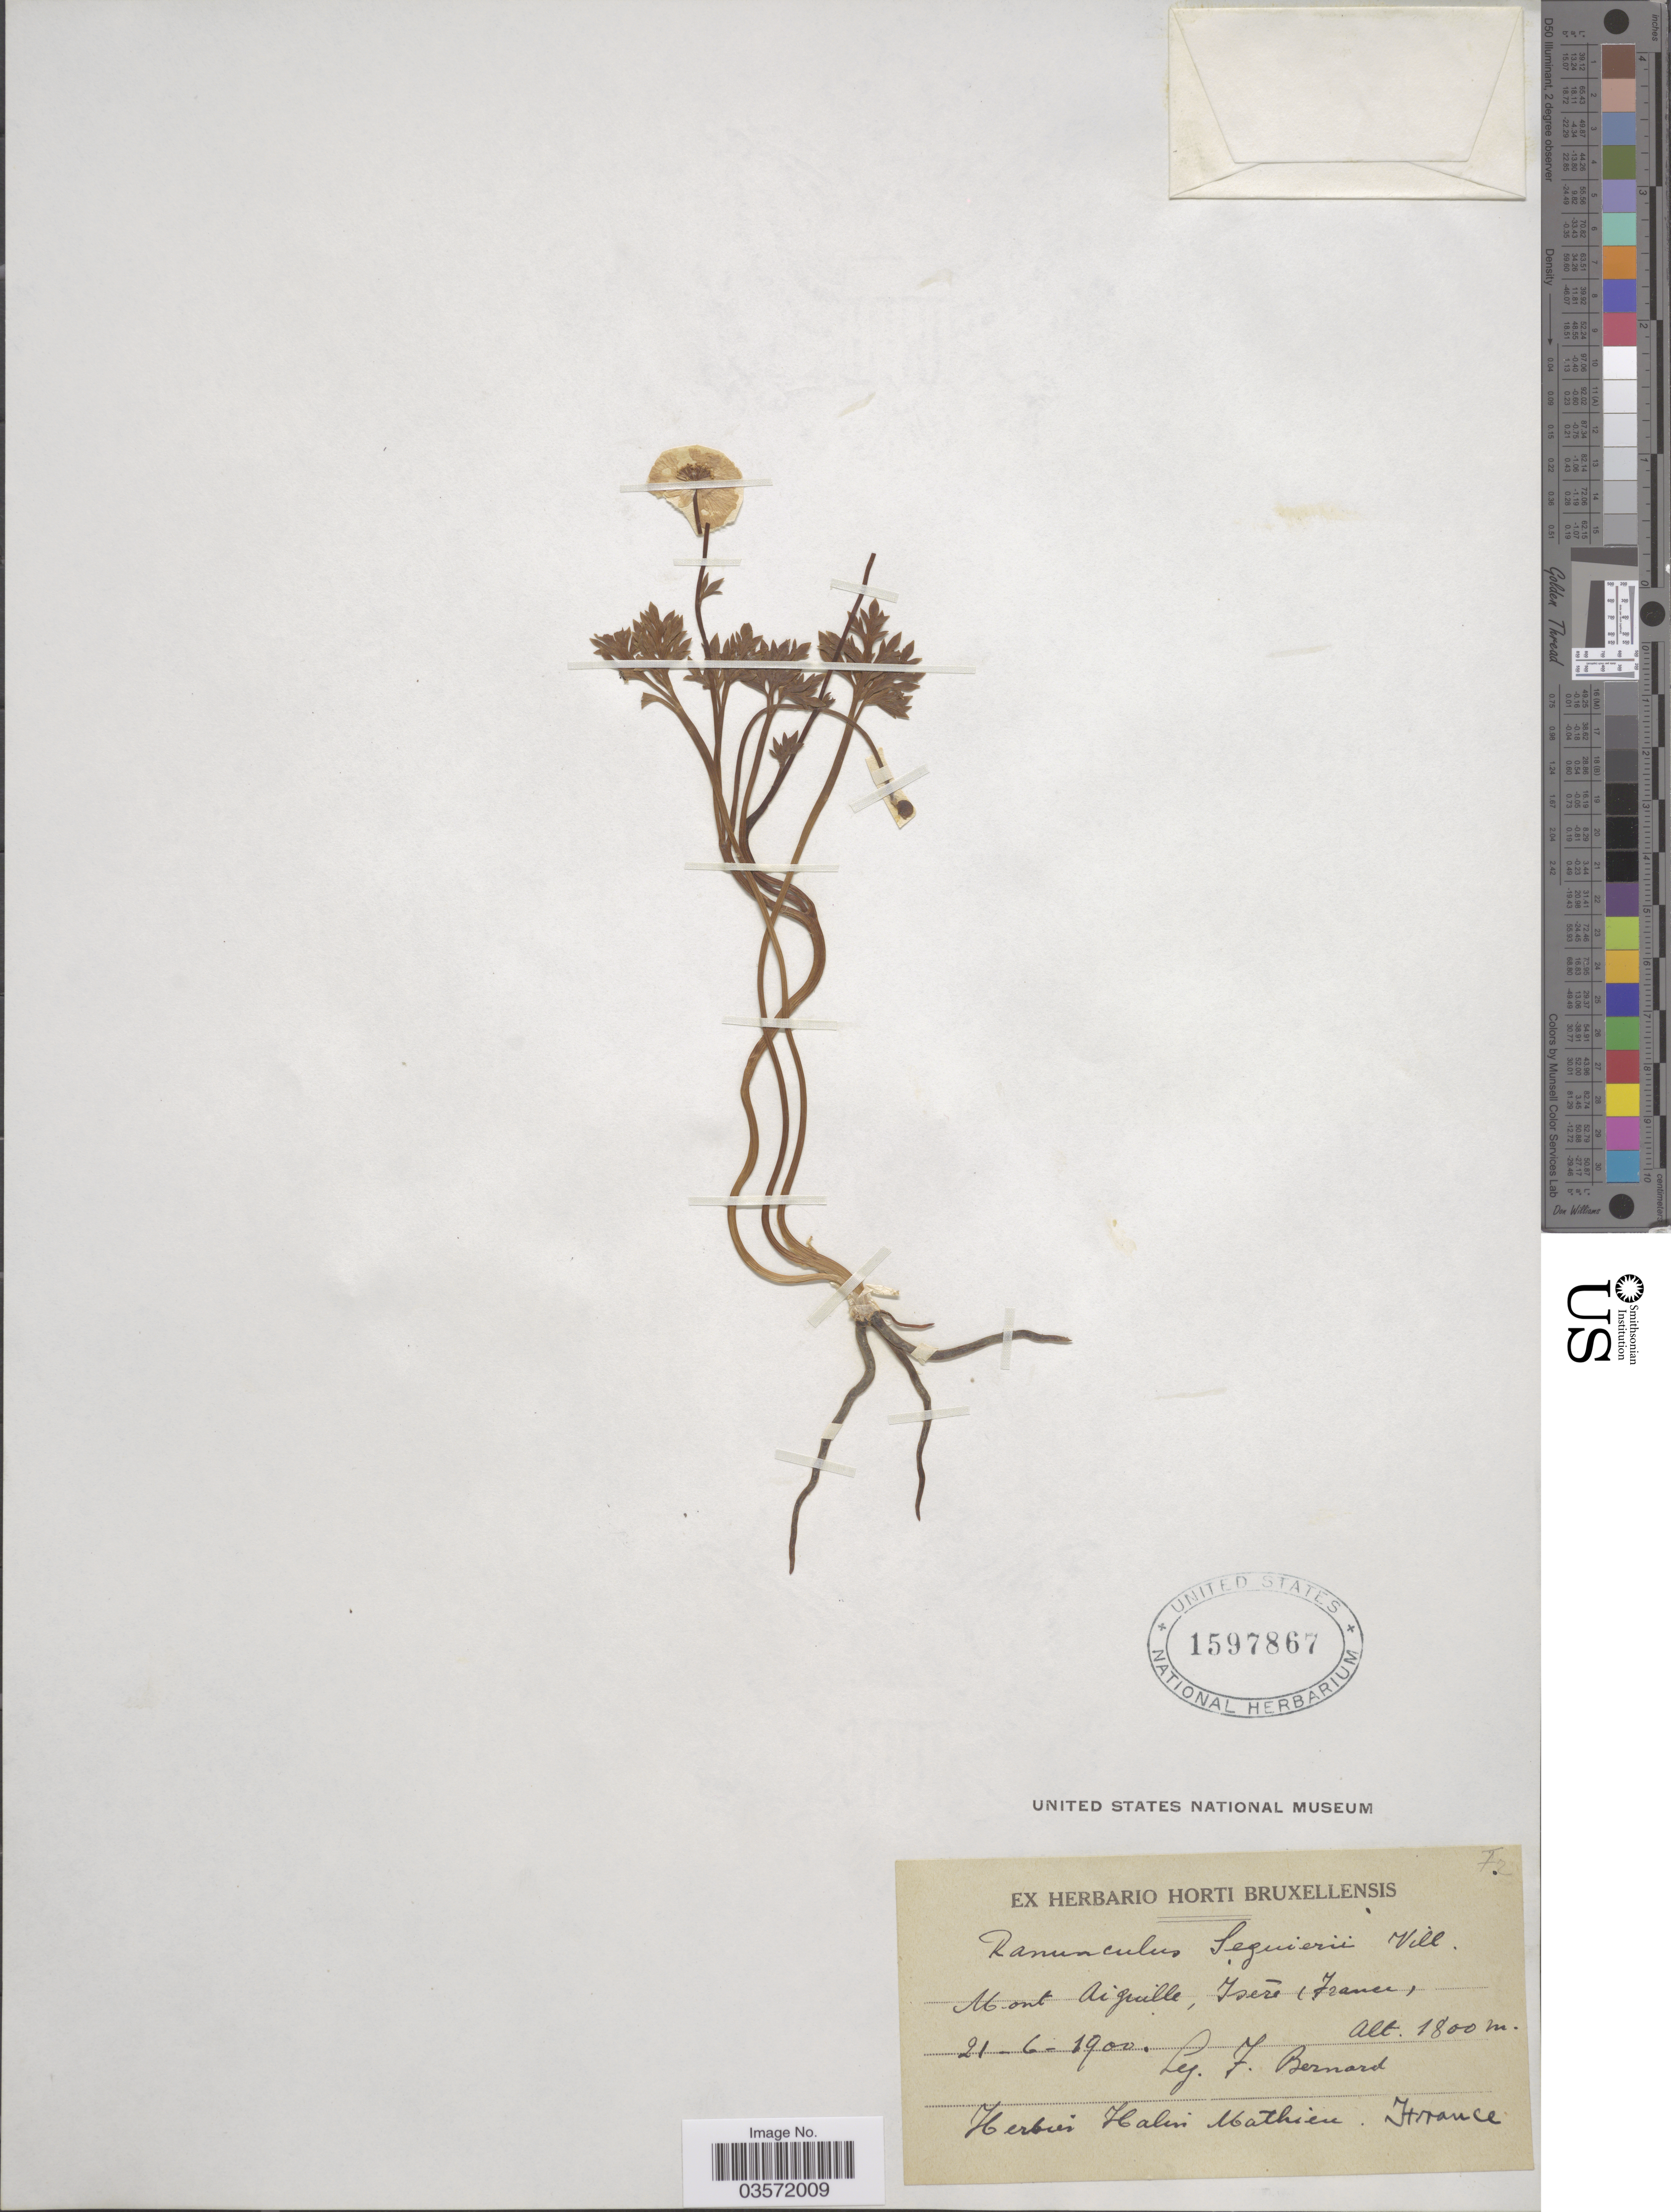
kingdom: Plantae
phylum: Tracheophyta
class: Magnoliopsida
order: Ranunculales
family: Ranunculaceae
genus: Ranunculus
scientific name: Ranunculus seguieri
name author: Vill.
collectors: F. Bernard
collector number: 72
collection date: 1900-06-21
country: France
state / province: Auvergne-Rhône-Alpes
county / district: Isère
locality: Mont Aiguille, Iserë.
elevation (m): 1800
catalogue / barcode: US 1597867